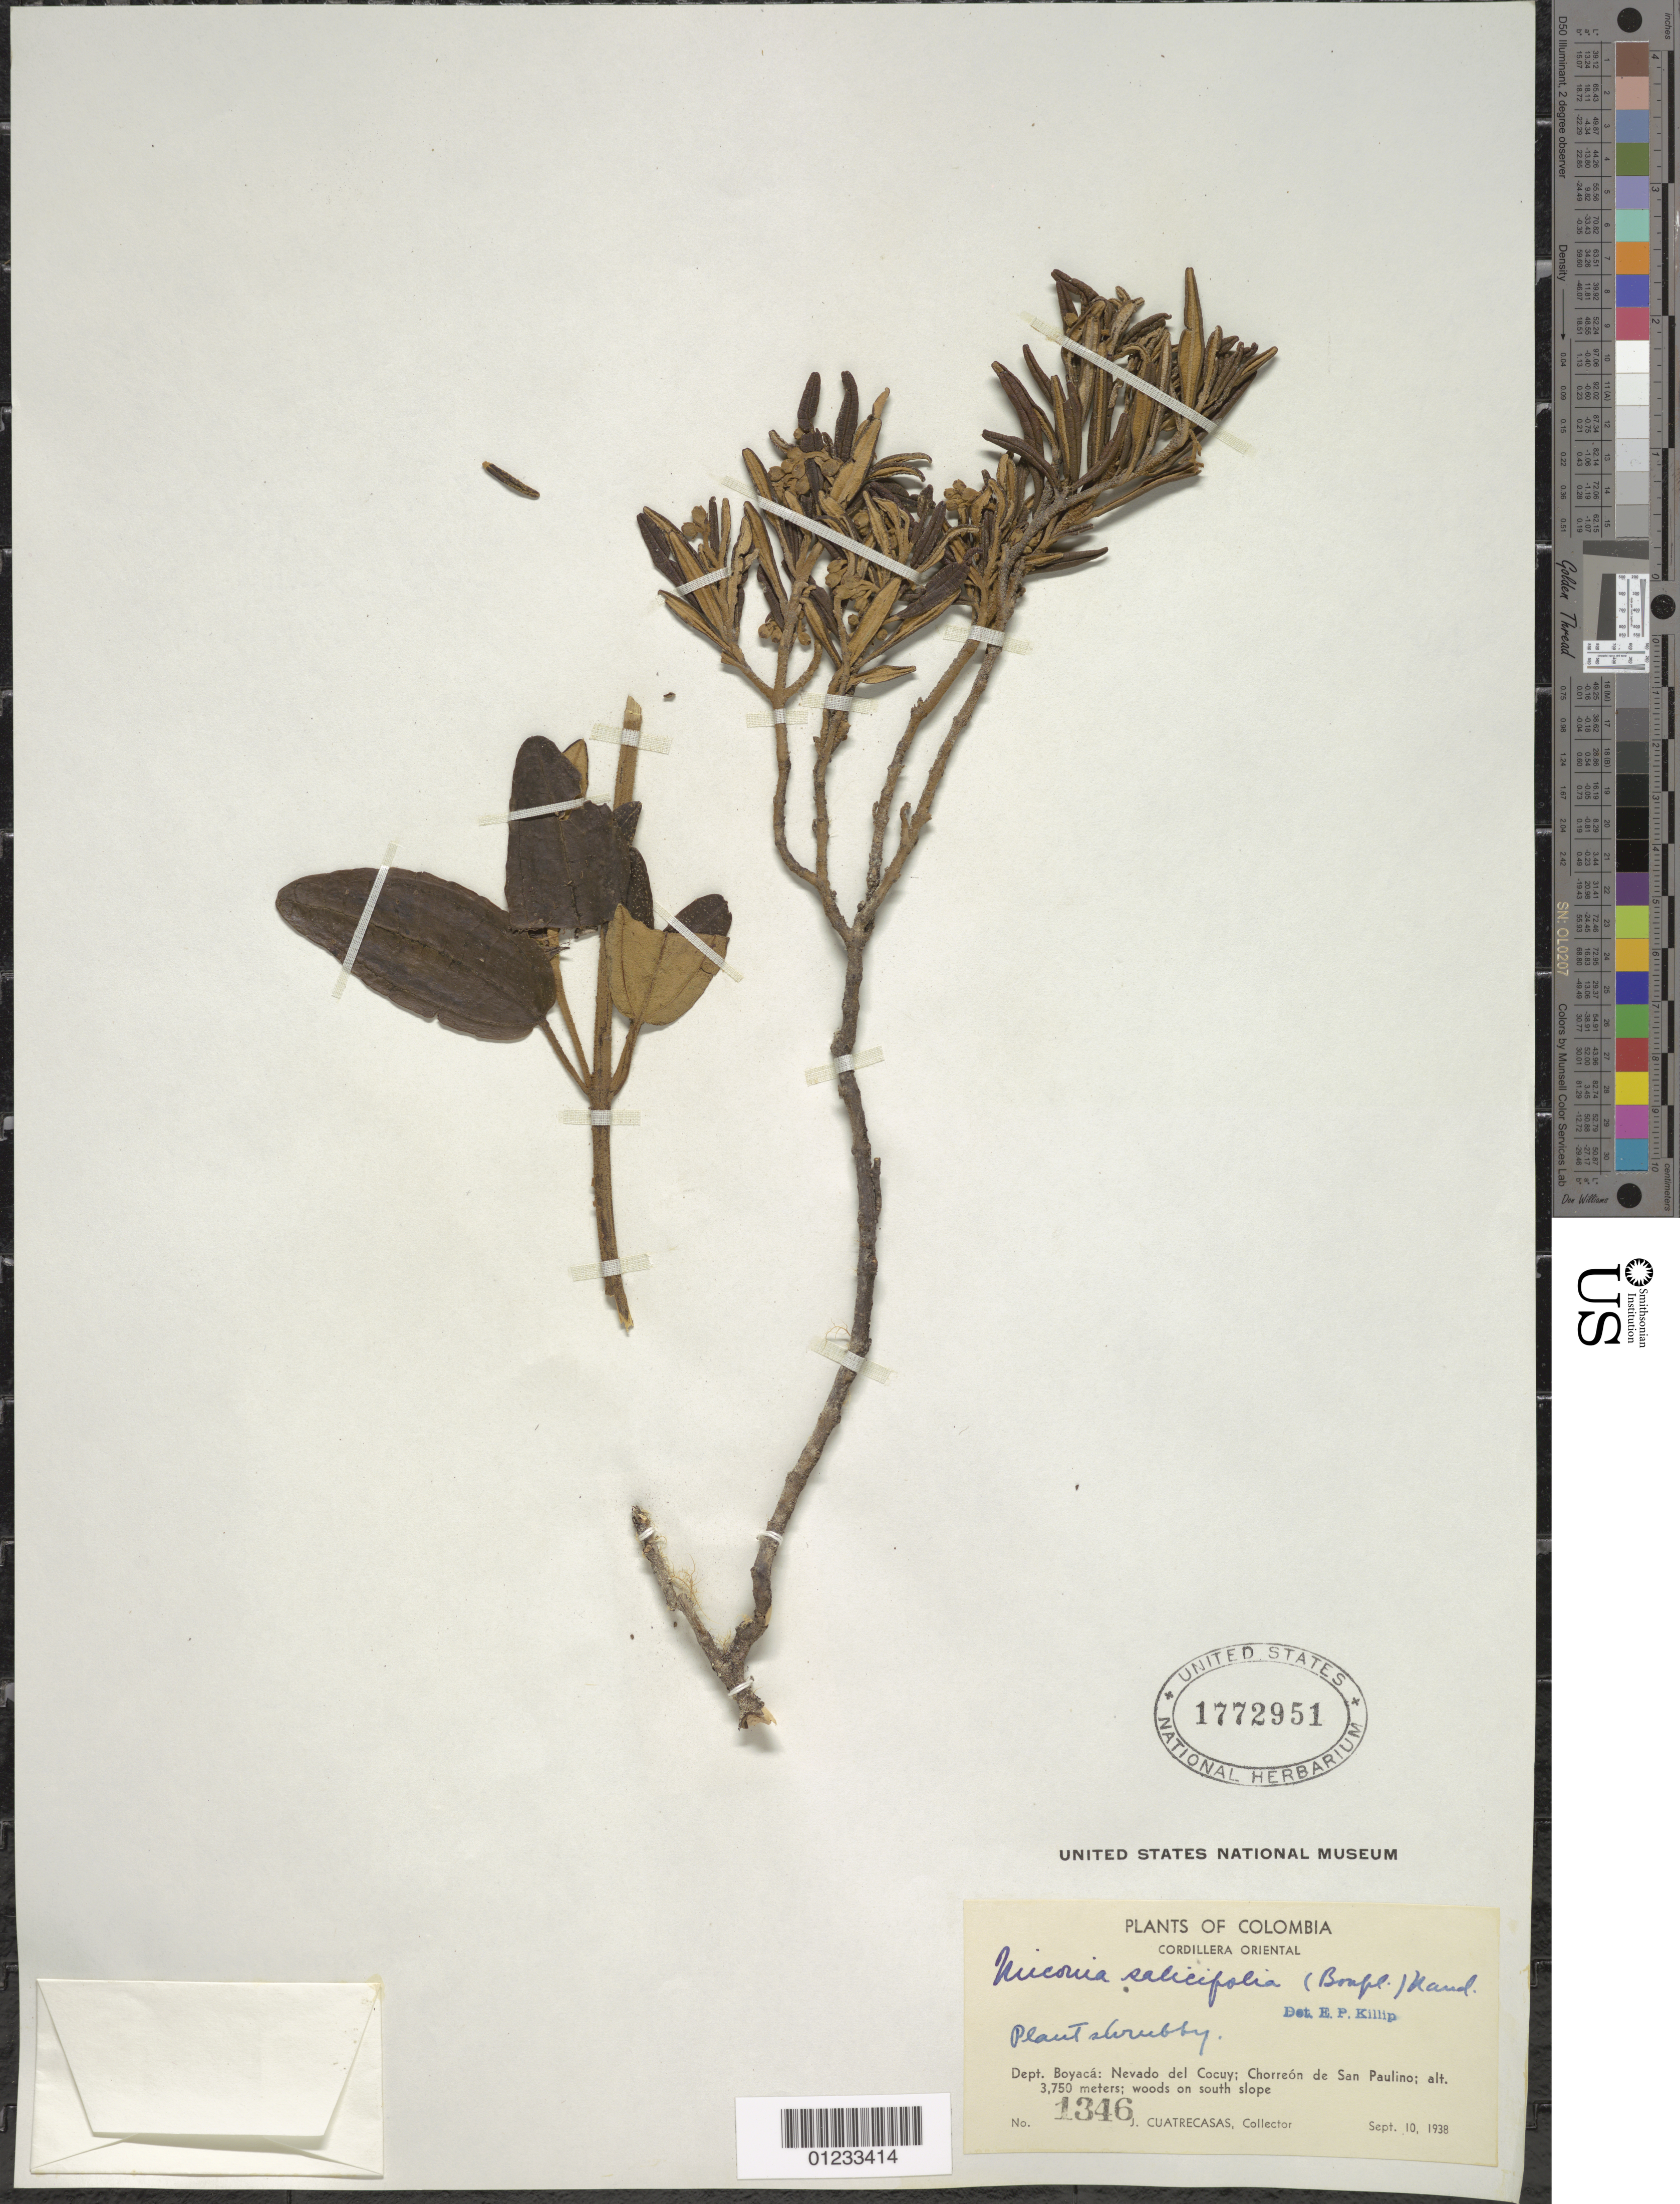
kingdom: Plantae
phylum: Tracheophyta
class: Magnoliopsida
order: Myrtales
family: Melastomataceae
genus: Miconia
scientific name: Miconia salicifolia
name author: (Bonpl.) Naudin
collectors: J. Cuatrecasas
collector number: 1346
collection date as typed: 10 Sep 1938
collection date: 1938-09-10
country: Colombia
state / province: Boyacá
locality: Cordillera Oriental, Nevada del Cocuy, Chorreon de San Paulino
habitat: woods on south slope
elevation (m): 3750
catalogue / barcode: US 1772951